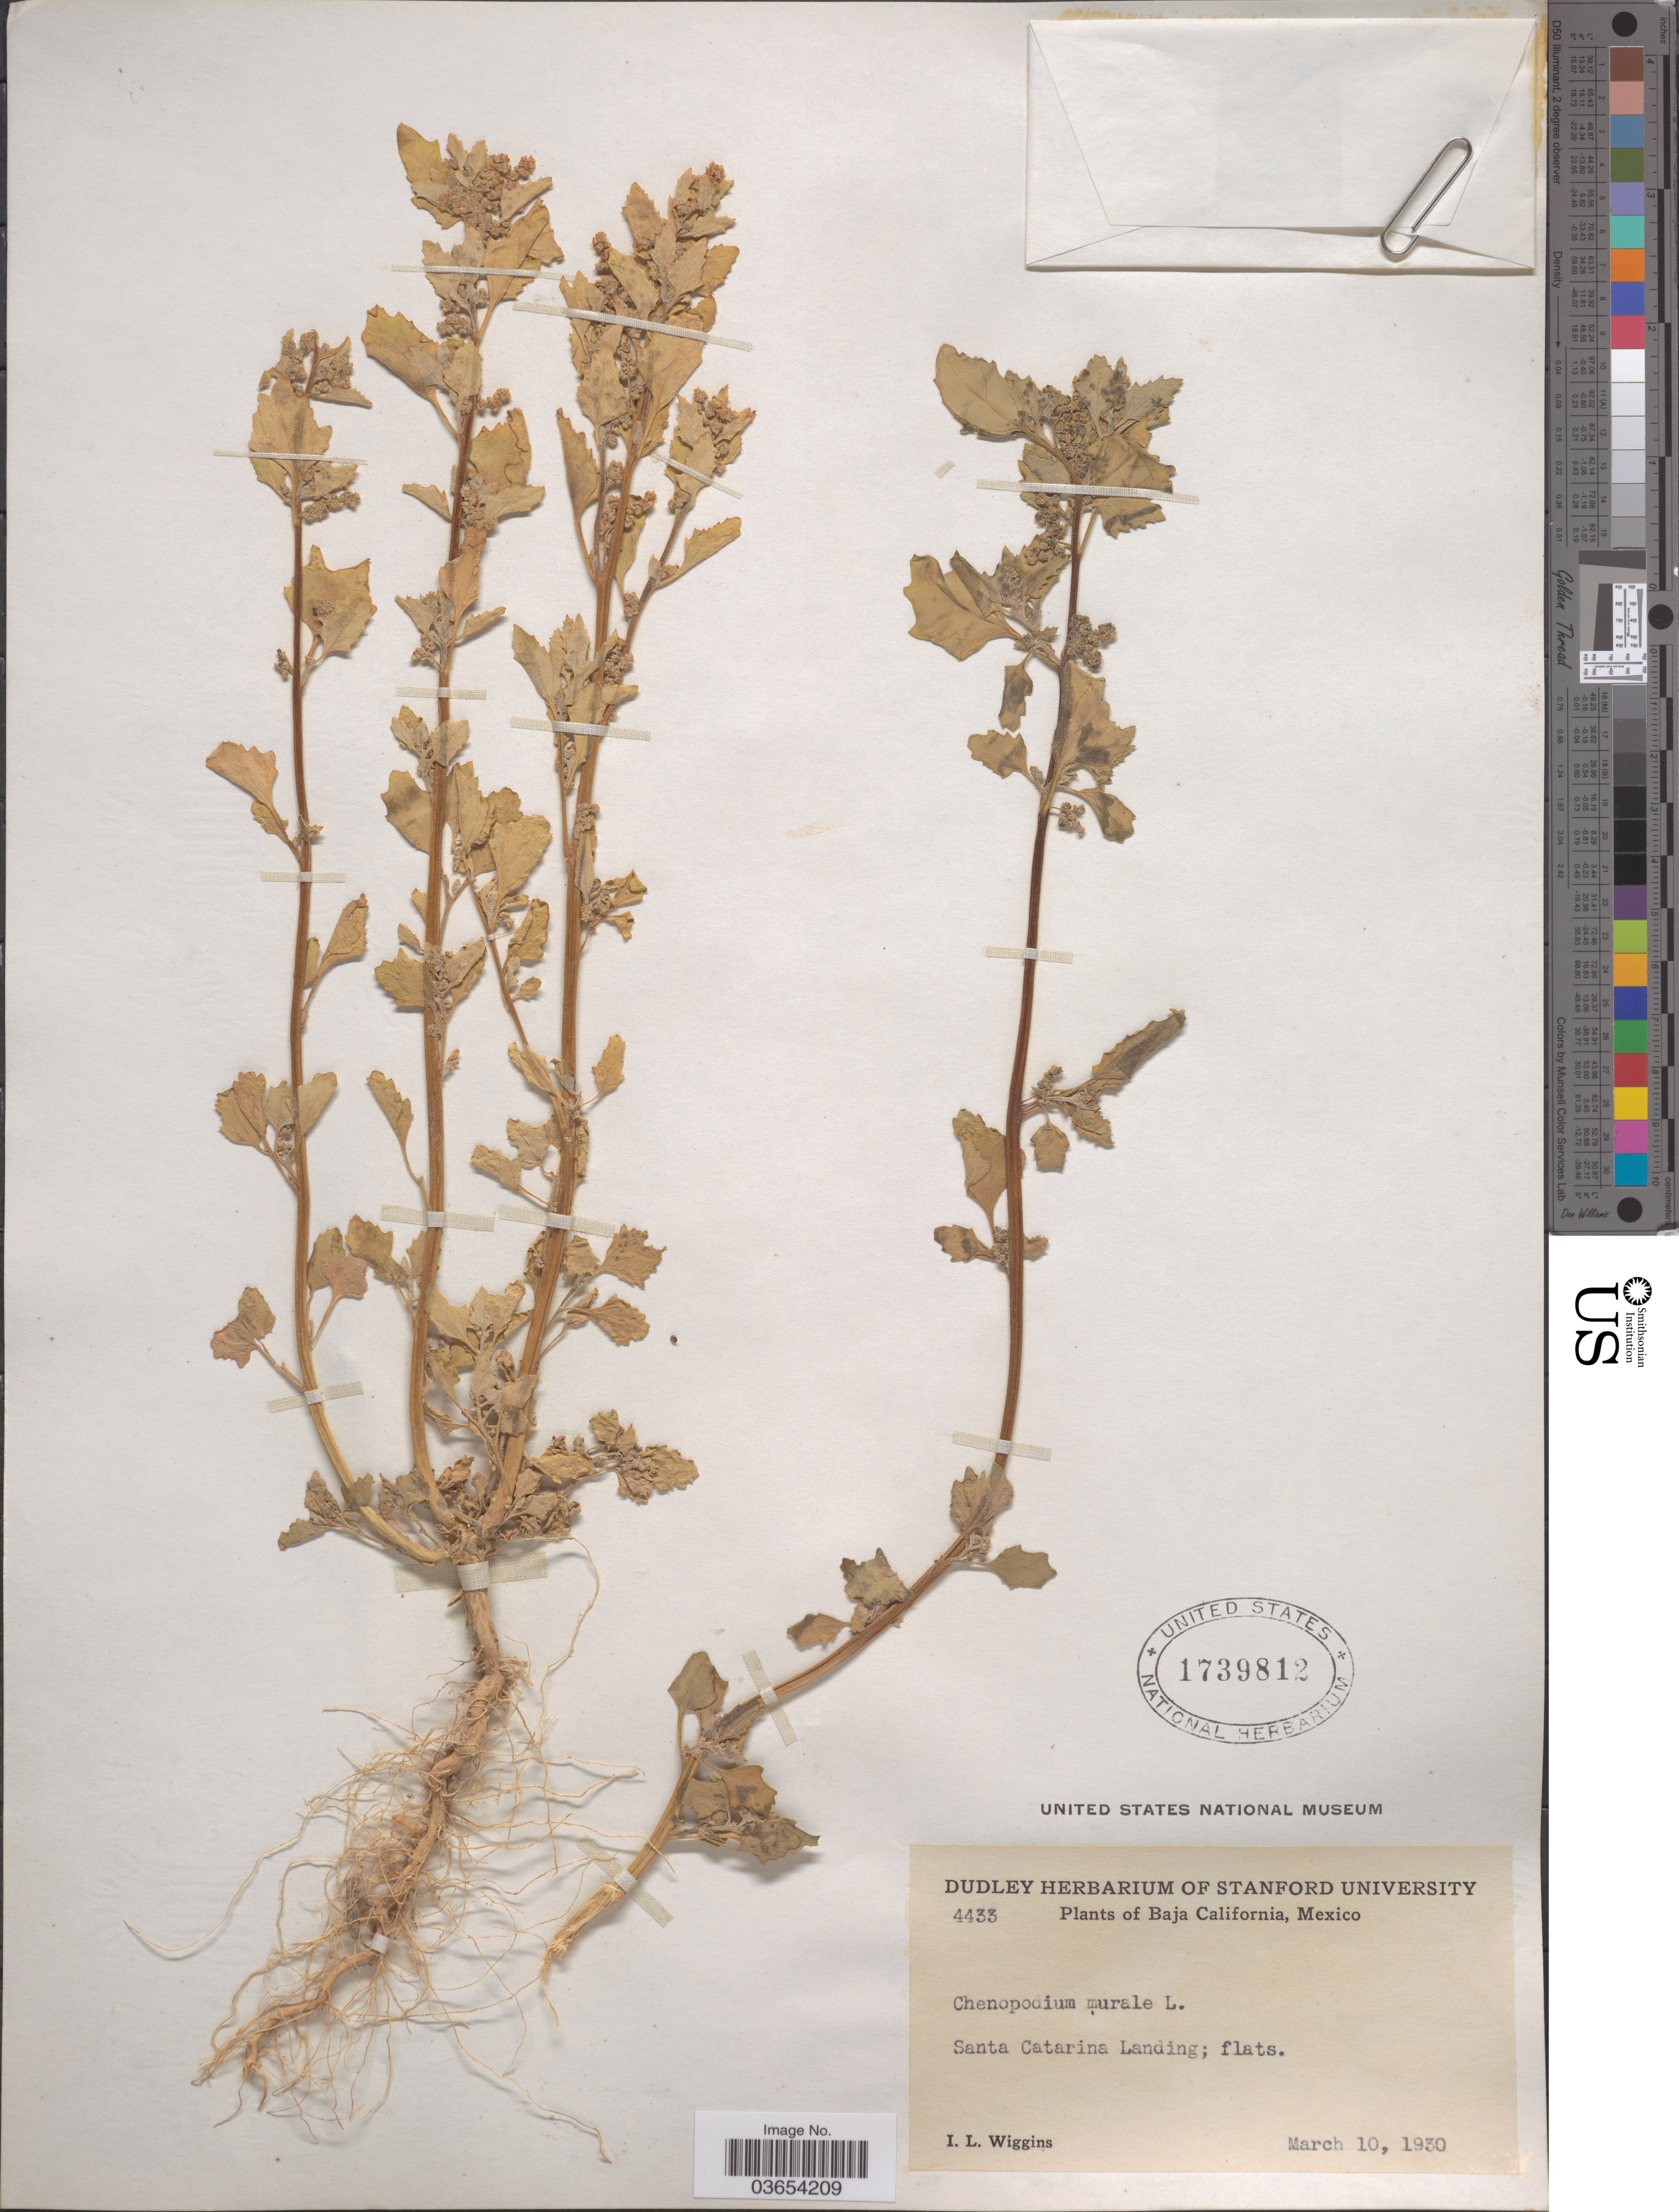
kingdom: Plantae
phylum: Tracheophyta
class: Magnoliopsida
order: Caryophyllales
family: Amaranthaceae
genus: Chenopodium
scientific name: Chenopodium murale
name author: L.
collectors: I. L. Wiggins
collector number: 4433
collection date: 1930-03-10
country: Mexico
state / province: Baja California Norte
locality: Santa Catarina Landing.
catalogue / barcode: US 1739812